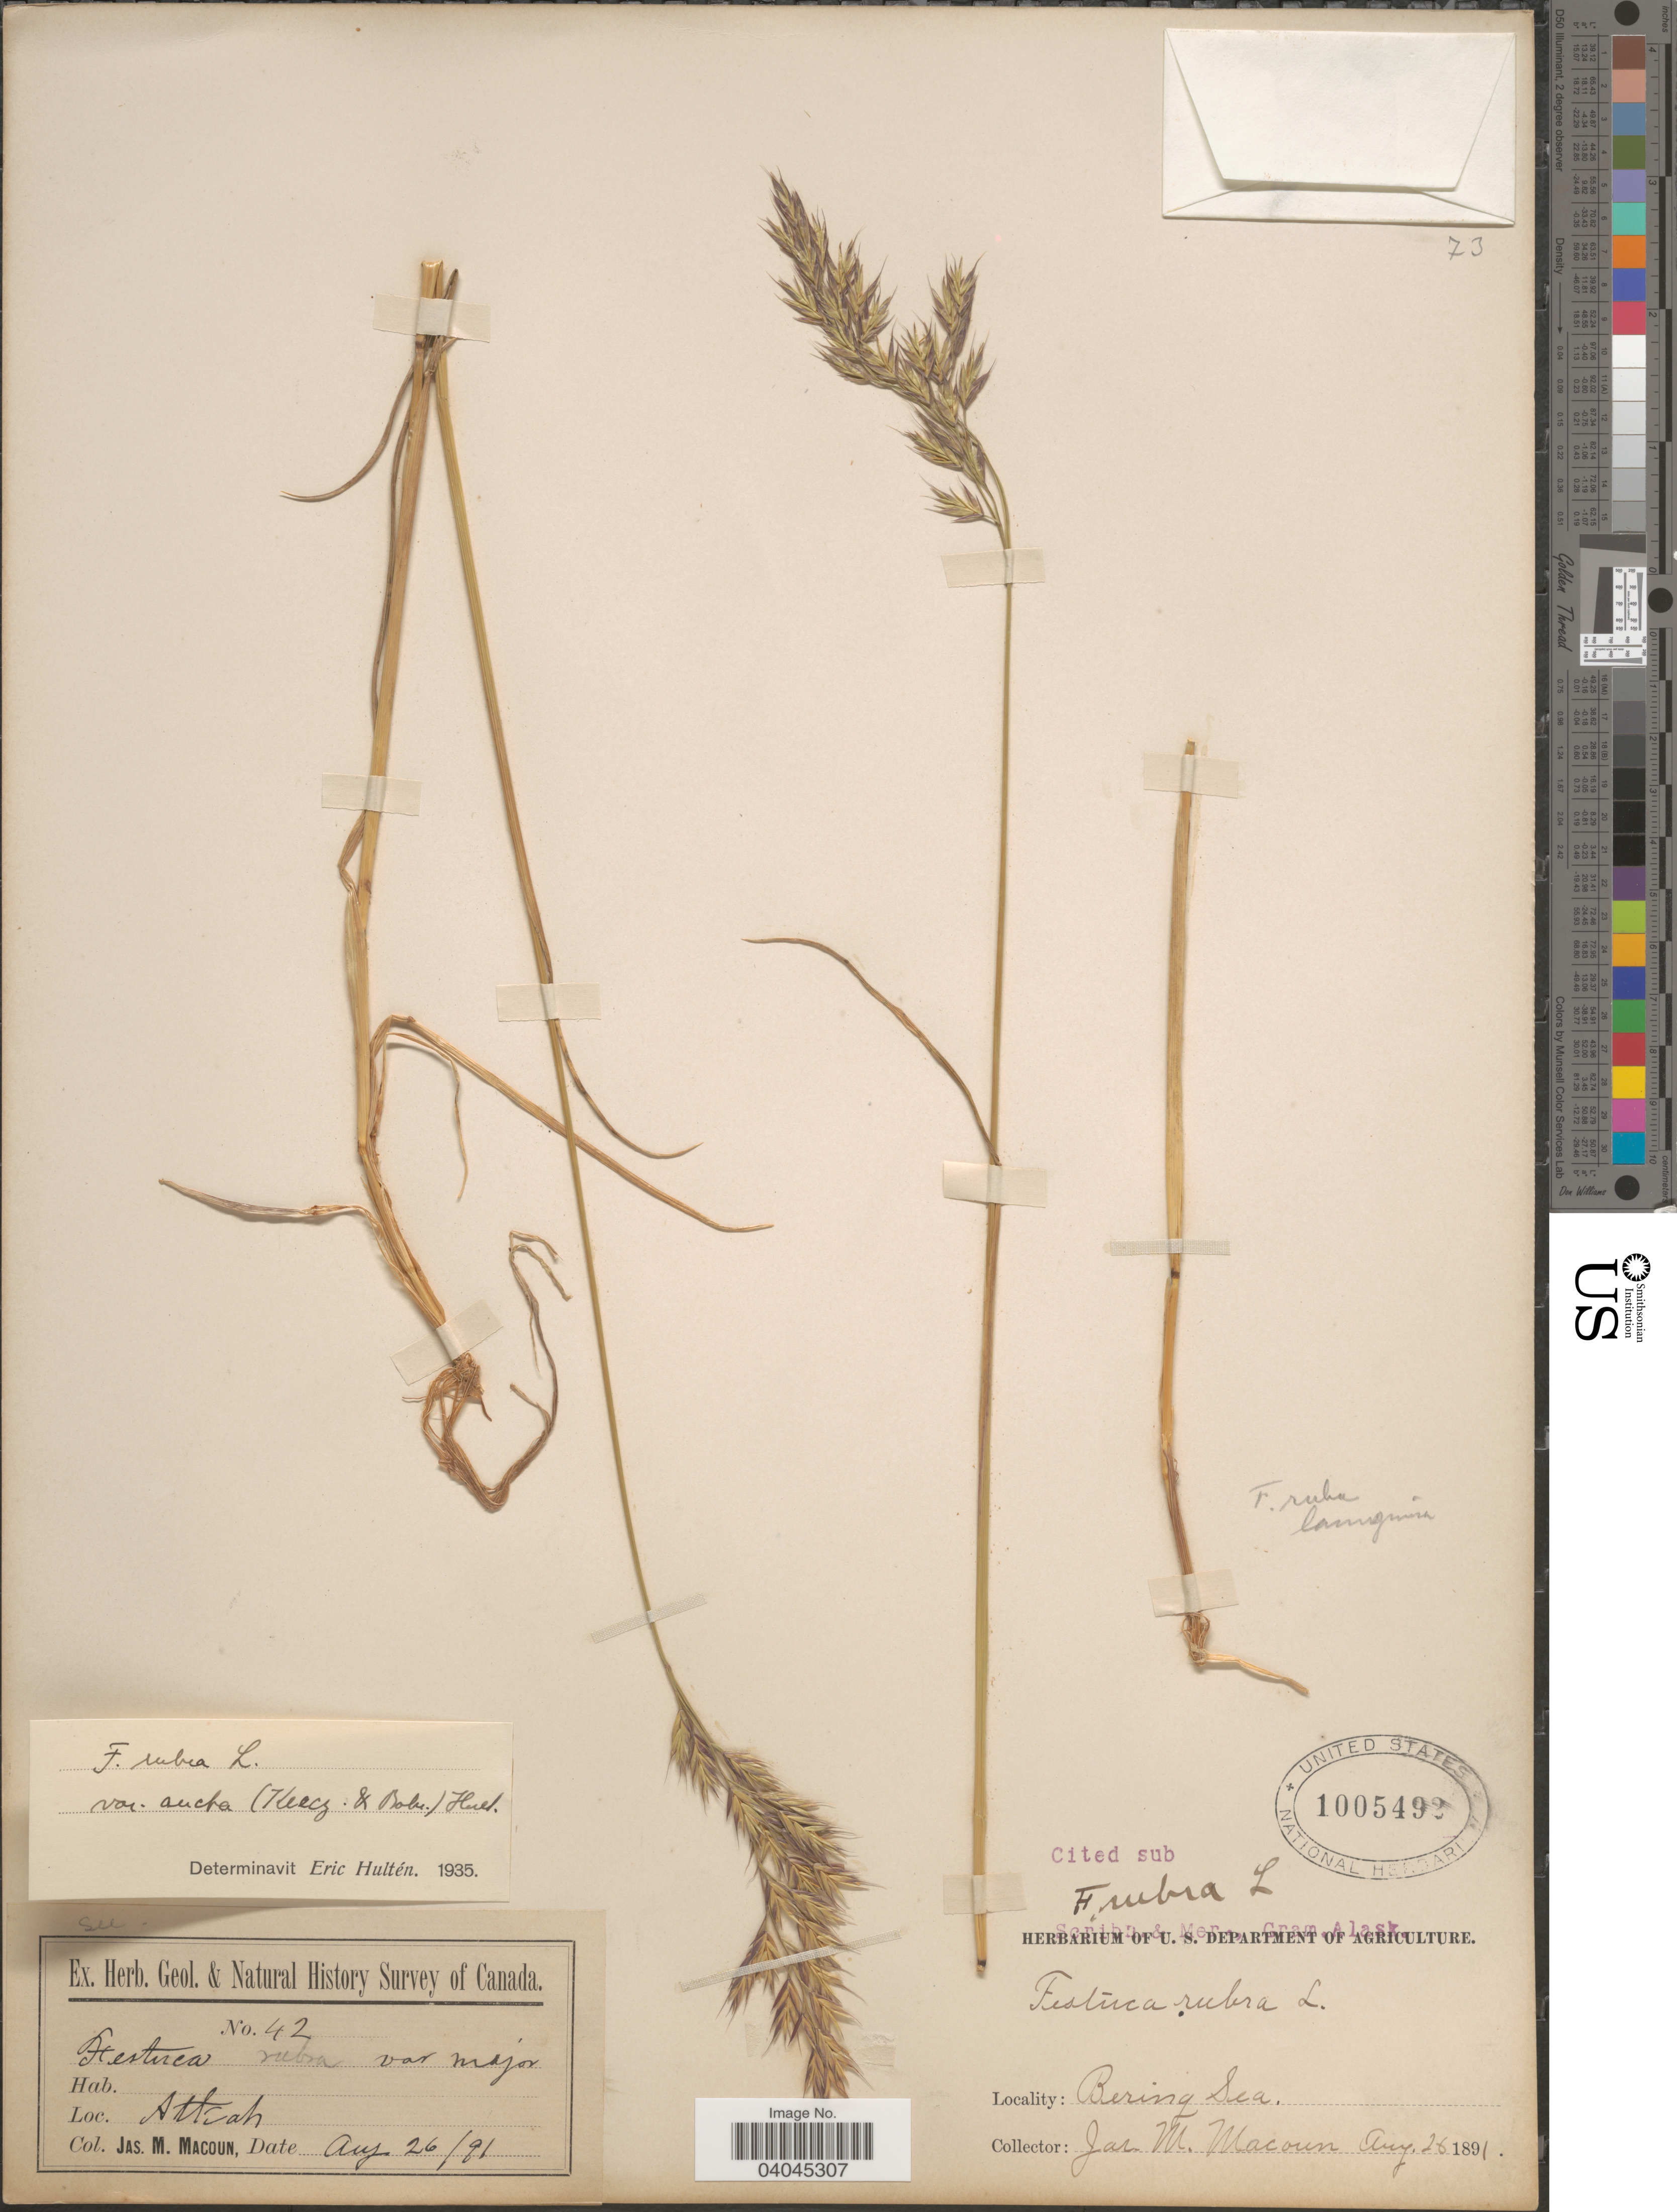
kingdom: Plantae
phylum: Tracheophyta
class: Liliopsida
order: Poales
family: Poaceae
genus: Festuca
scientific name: Festuca rubra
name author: L.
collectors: J. M. Macoun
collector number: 42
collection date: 1891-08-26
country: United States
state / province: Alaska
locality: Atkah. Bering Sea.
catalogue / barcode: US 1005492